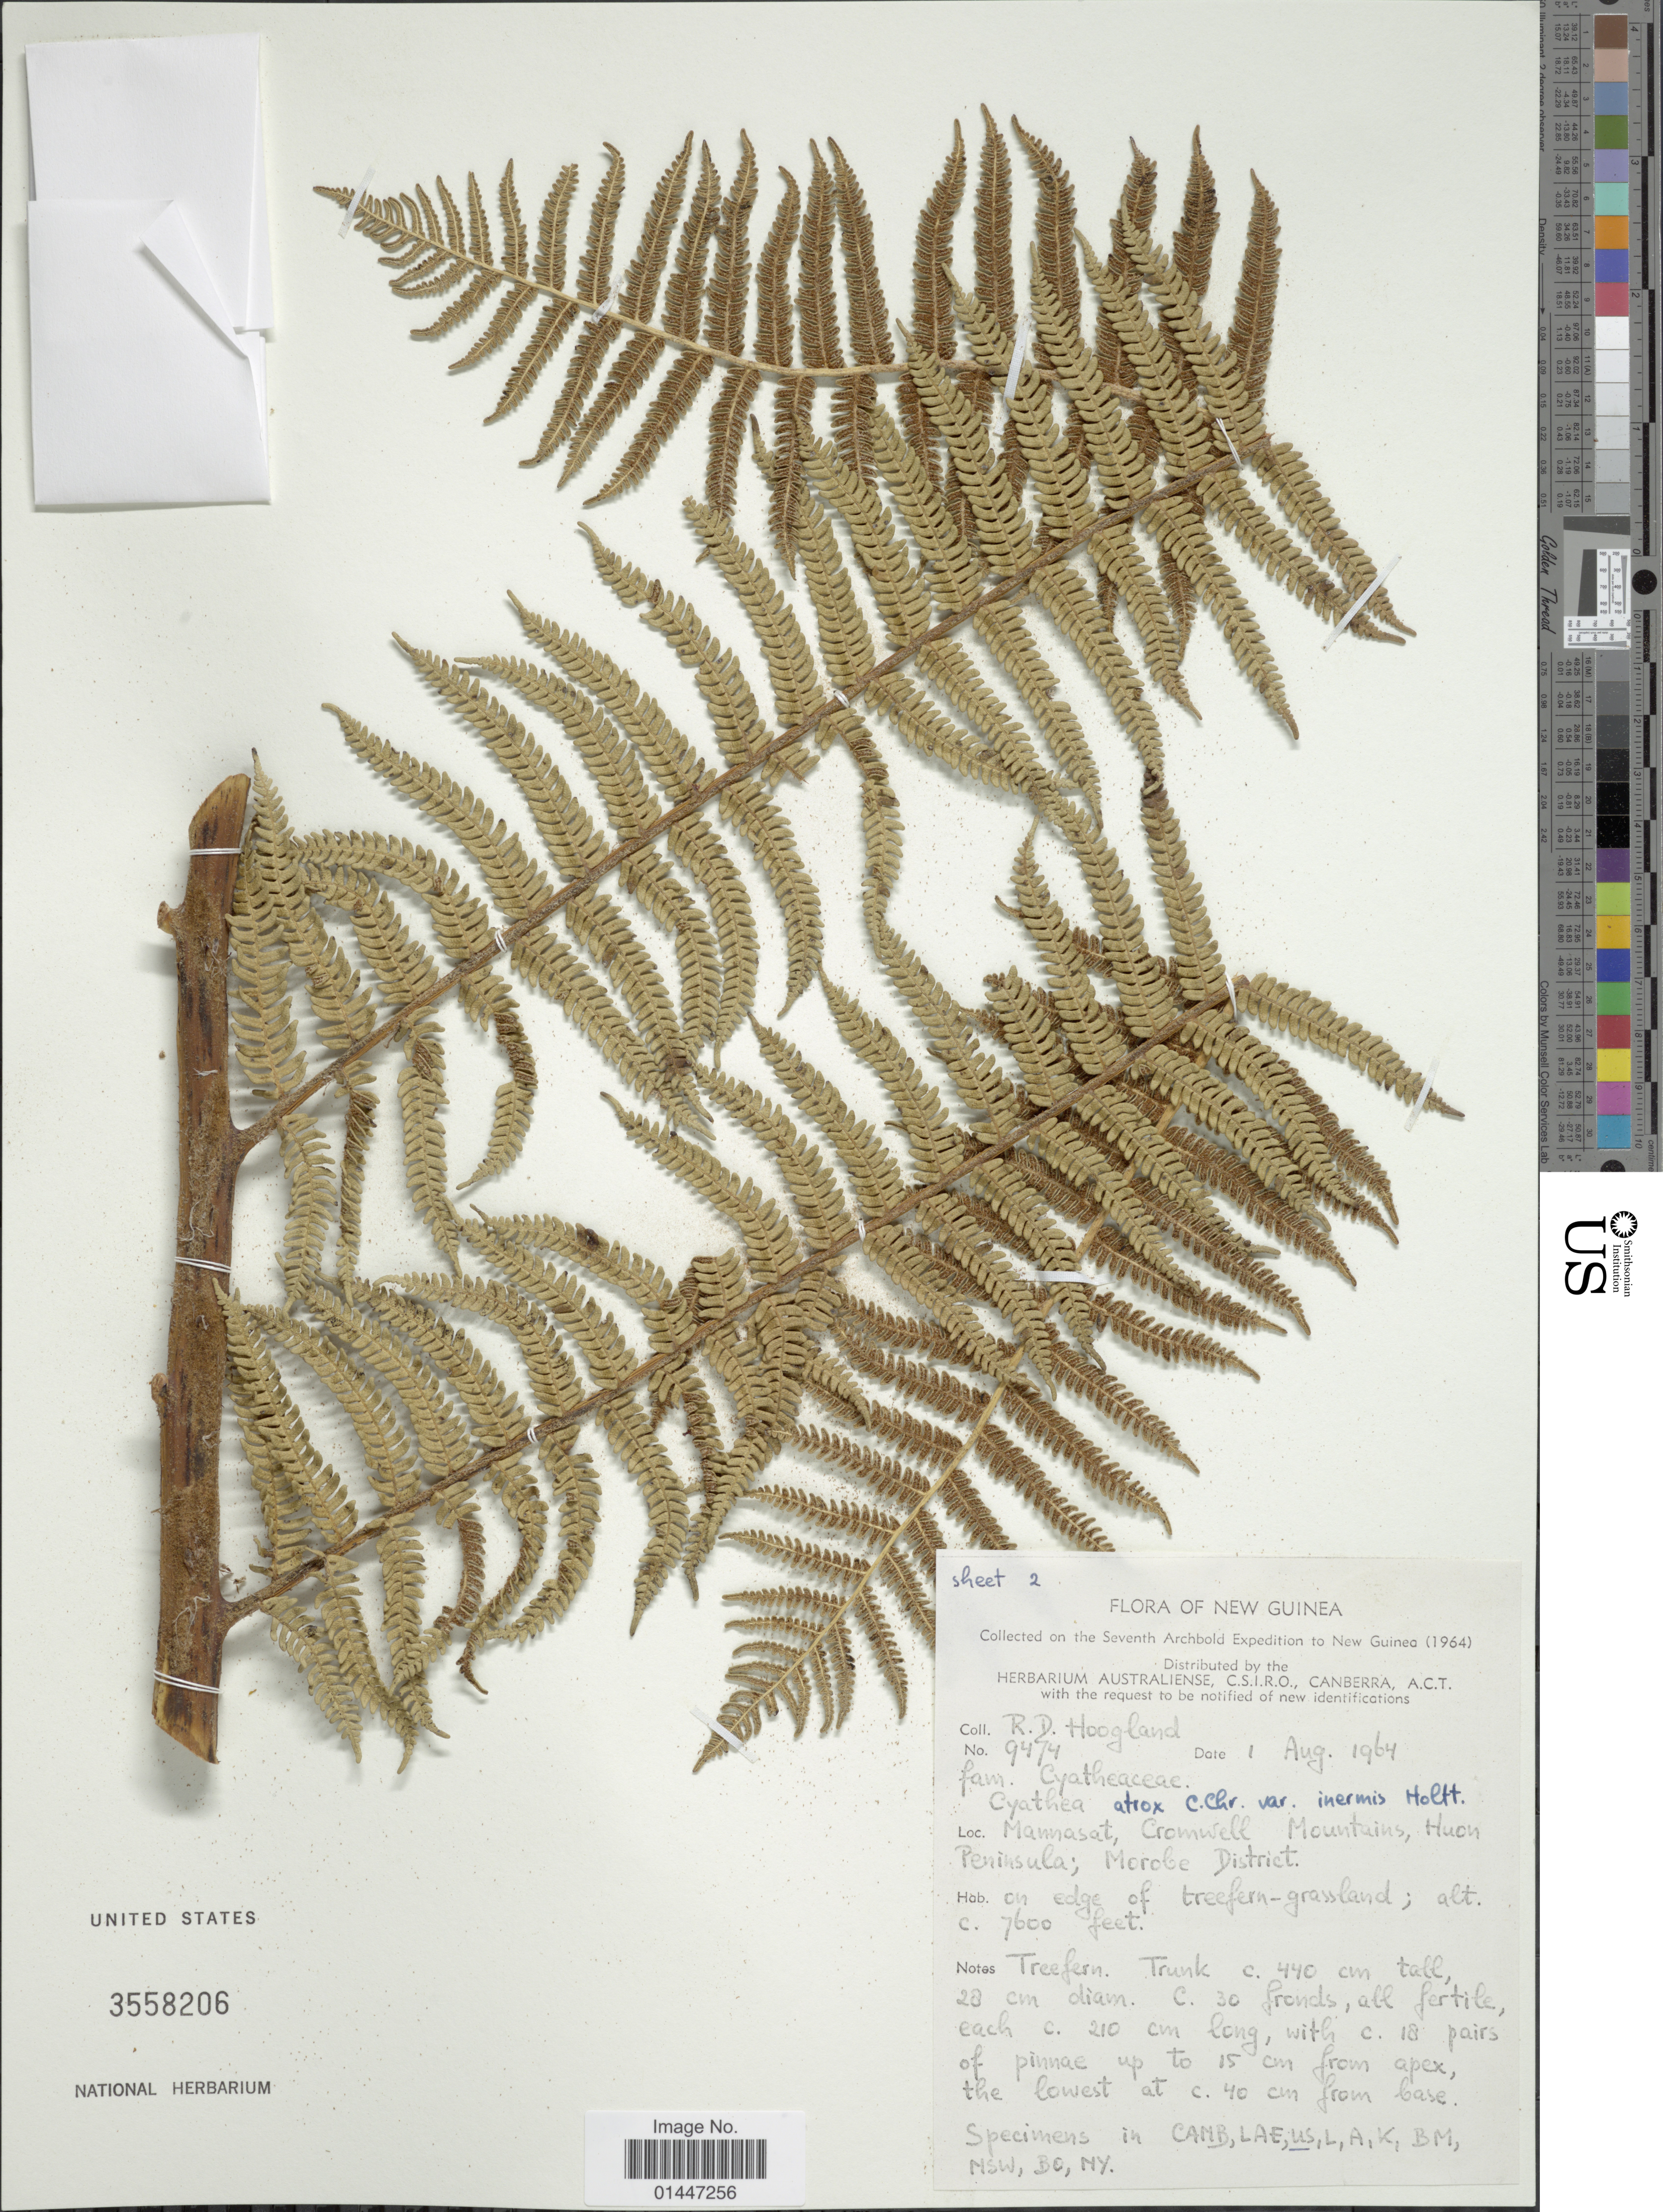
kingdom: Plantae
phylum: Tracheophyta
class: Polypodiopsida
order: Cyatheales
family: Cyatheaceae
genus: Sphaeropteris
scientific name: Sphaeropteris atrox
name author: (C. Chr.) R.M. Tryon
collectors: R. D. Hoogland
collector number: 9474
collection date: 1964-08-01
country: Papua New Guinea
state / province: Morobe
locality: Mannasat, Cromwell Mountains, Huon Peninsula; Morobe District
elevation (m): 2316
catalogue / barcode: US 3558206